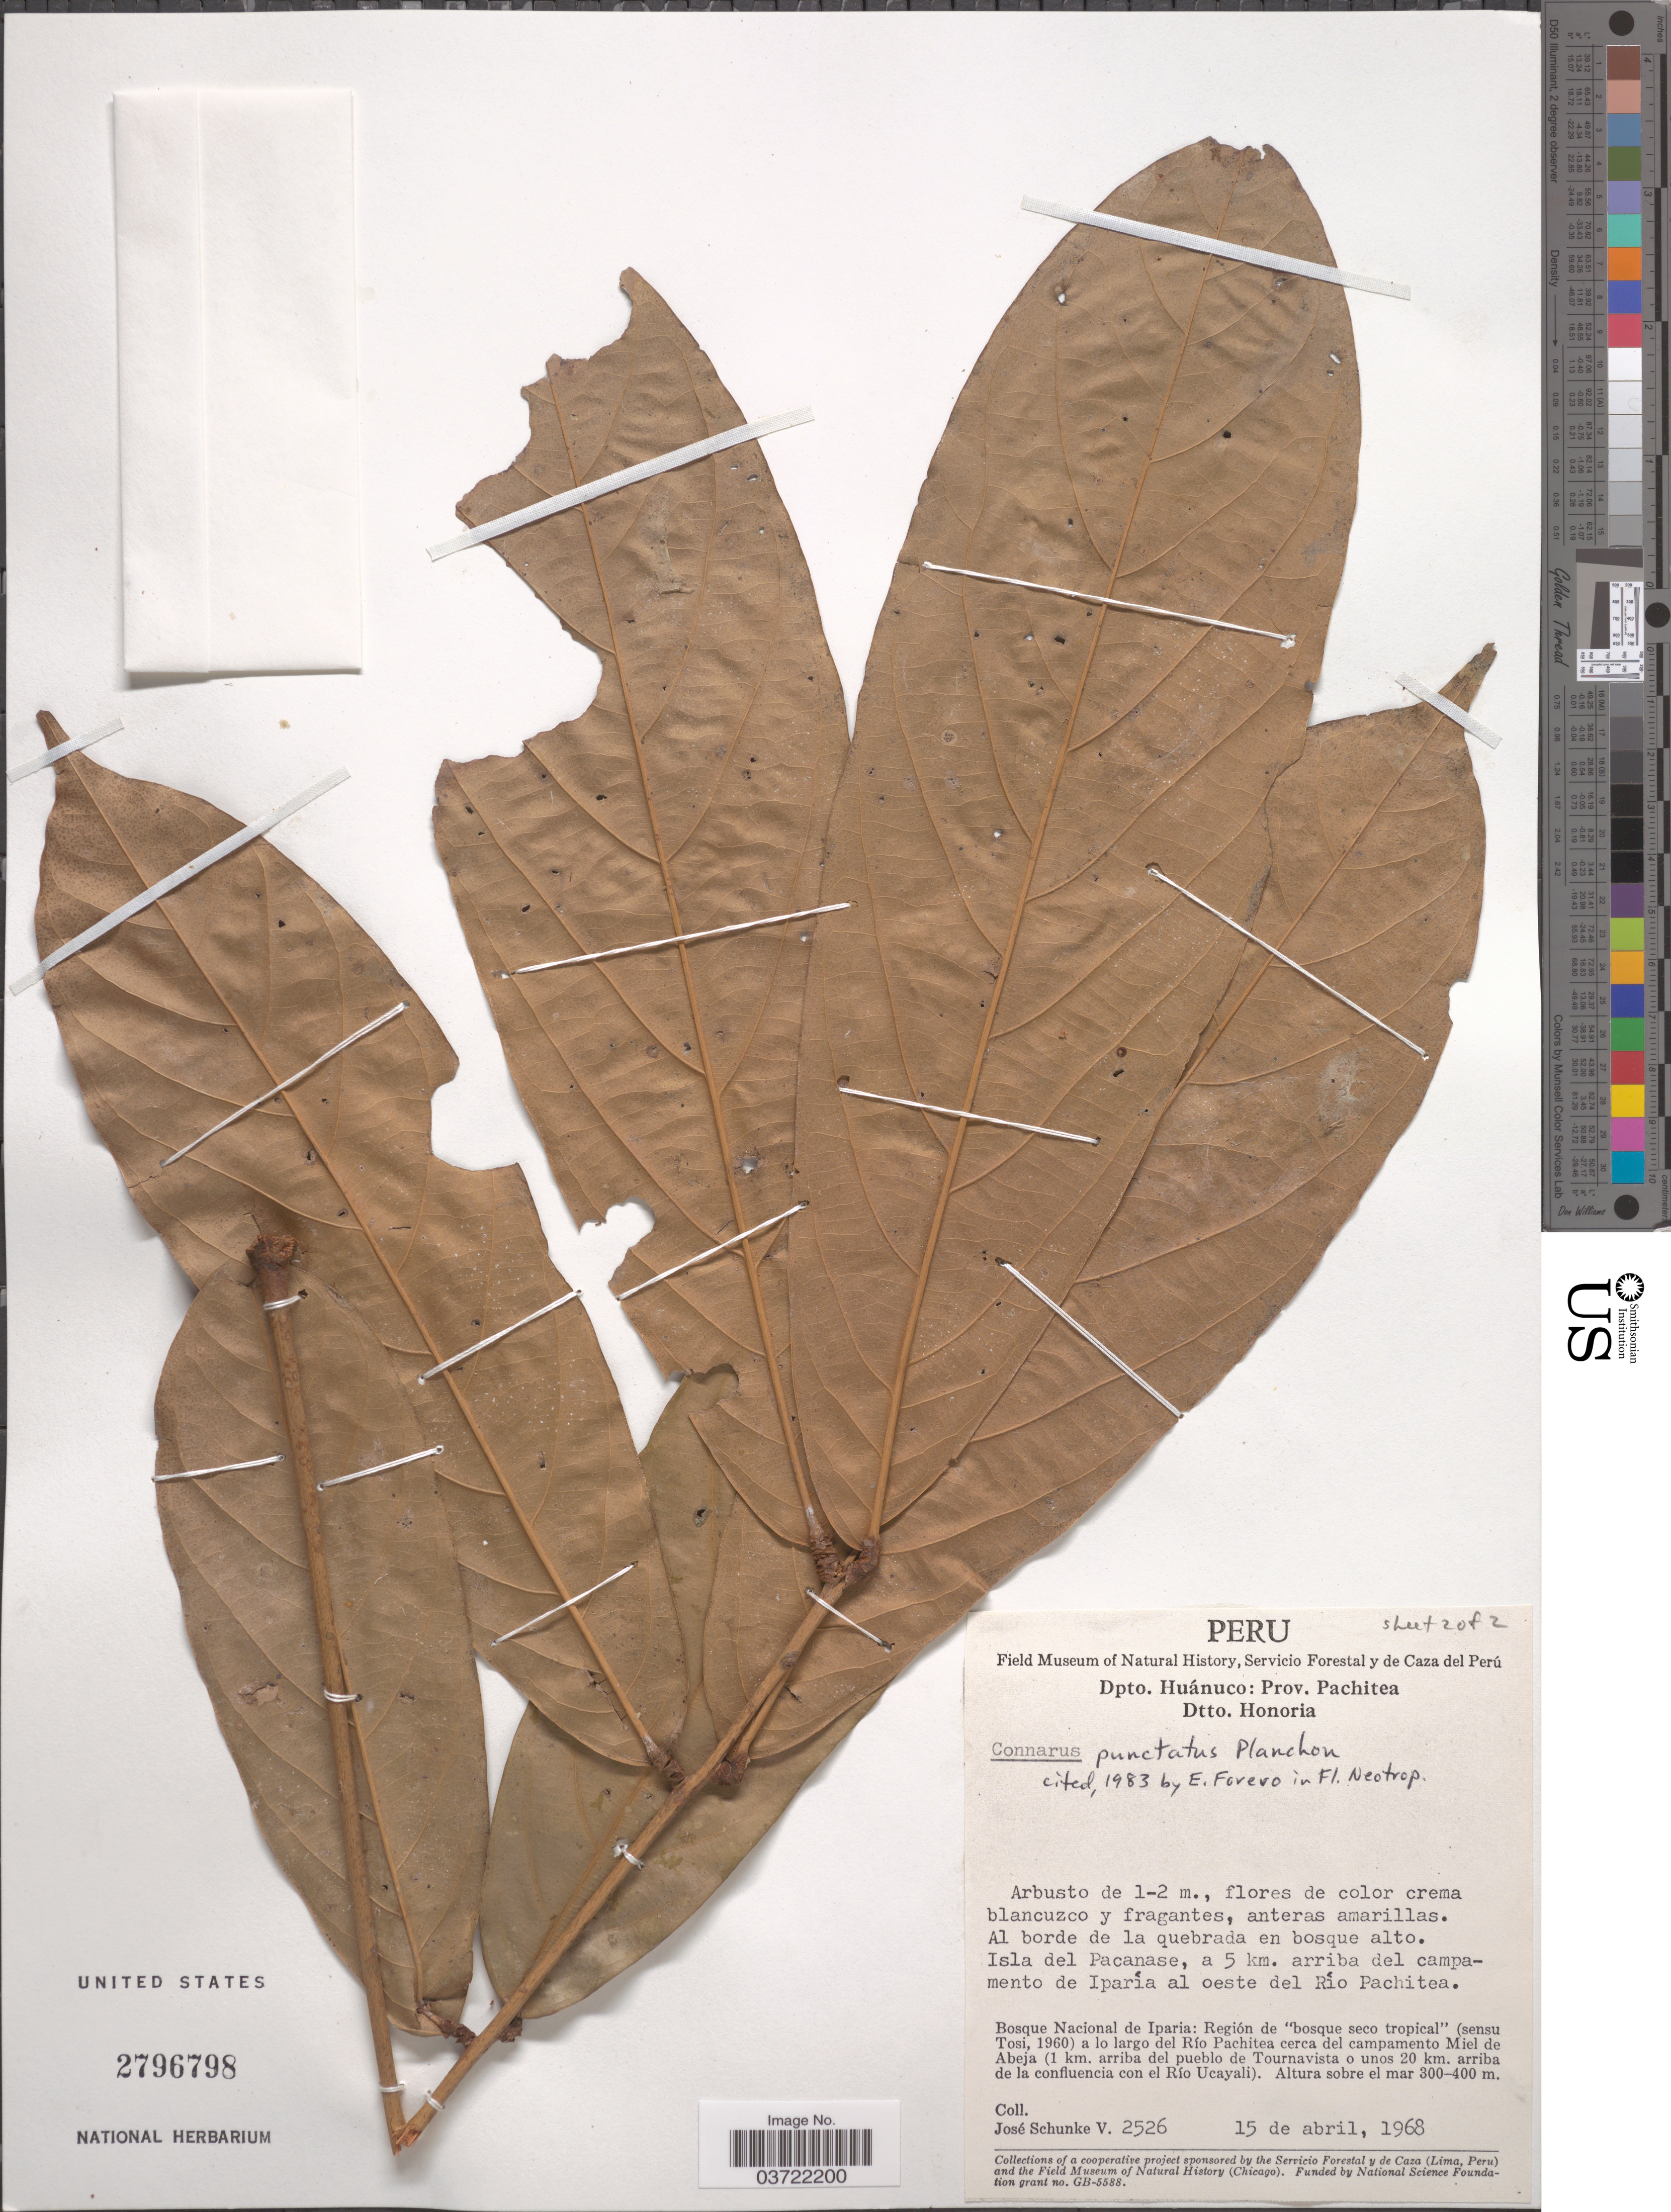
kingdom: Plantae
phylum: Tracheophyta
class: Magnoliopsida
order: Oxalidales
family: Connaraceae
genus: Connarus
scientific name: Connarus punctatus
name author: Planch.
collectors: J. Schunke Vigo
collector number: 2526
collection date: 1968-04-15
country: Peru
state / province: Huánuco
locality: Dpto. Huánuco: Prov. Pachitea. Dtto. Honoria. Isla del Pacanase, a 5 km. arriba del campamento de Iparía al oeste del Río Pachitea. Bosque Nacional de Iparia: Región de 'bosques seco tropical' (sensu Tosi, 1960) a lo largo del Río Pachitea cerca del campamento Miel de Abeja (1 km. arriba del pueblo de Tournavista o unos 20 km. arriba de la confluencia con el Río Ucayali).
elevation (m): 300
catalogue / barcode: US 2796798